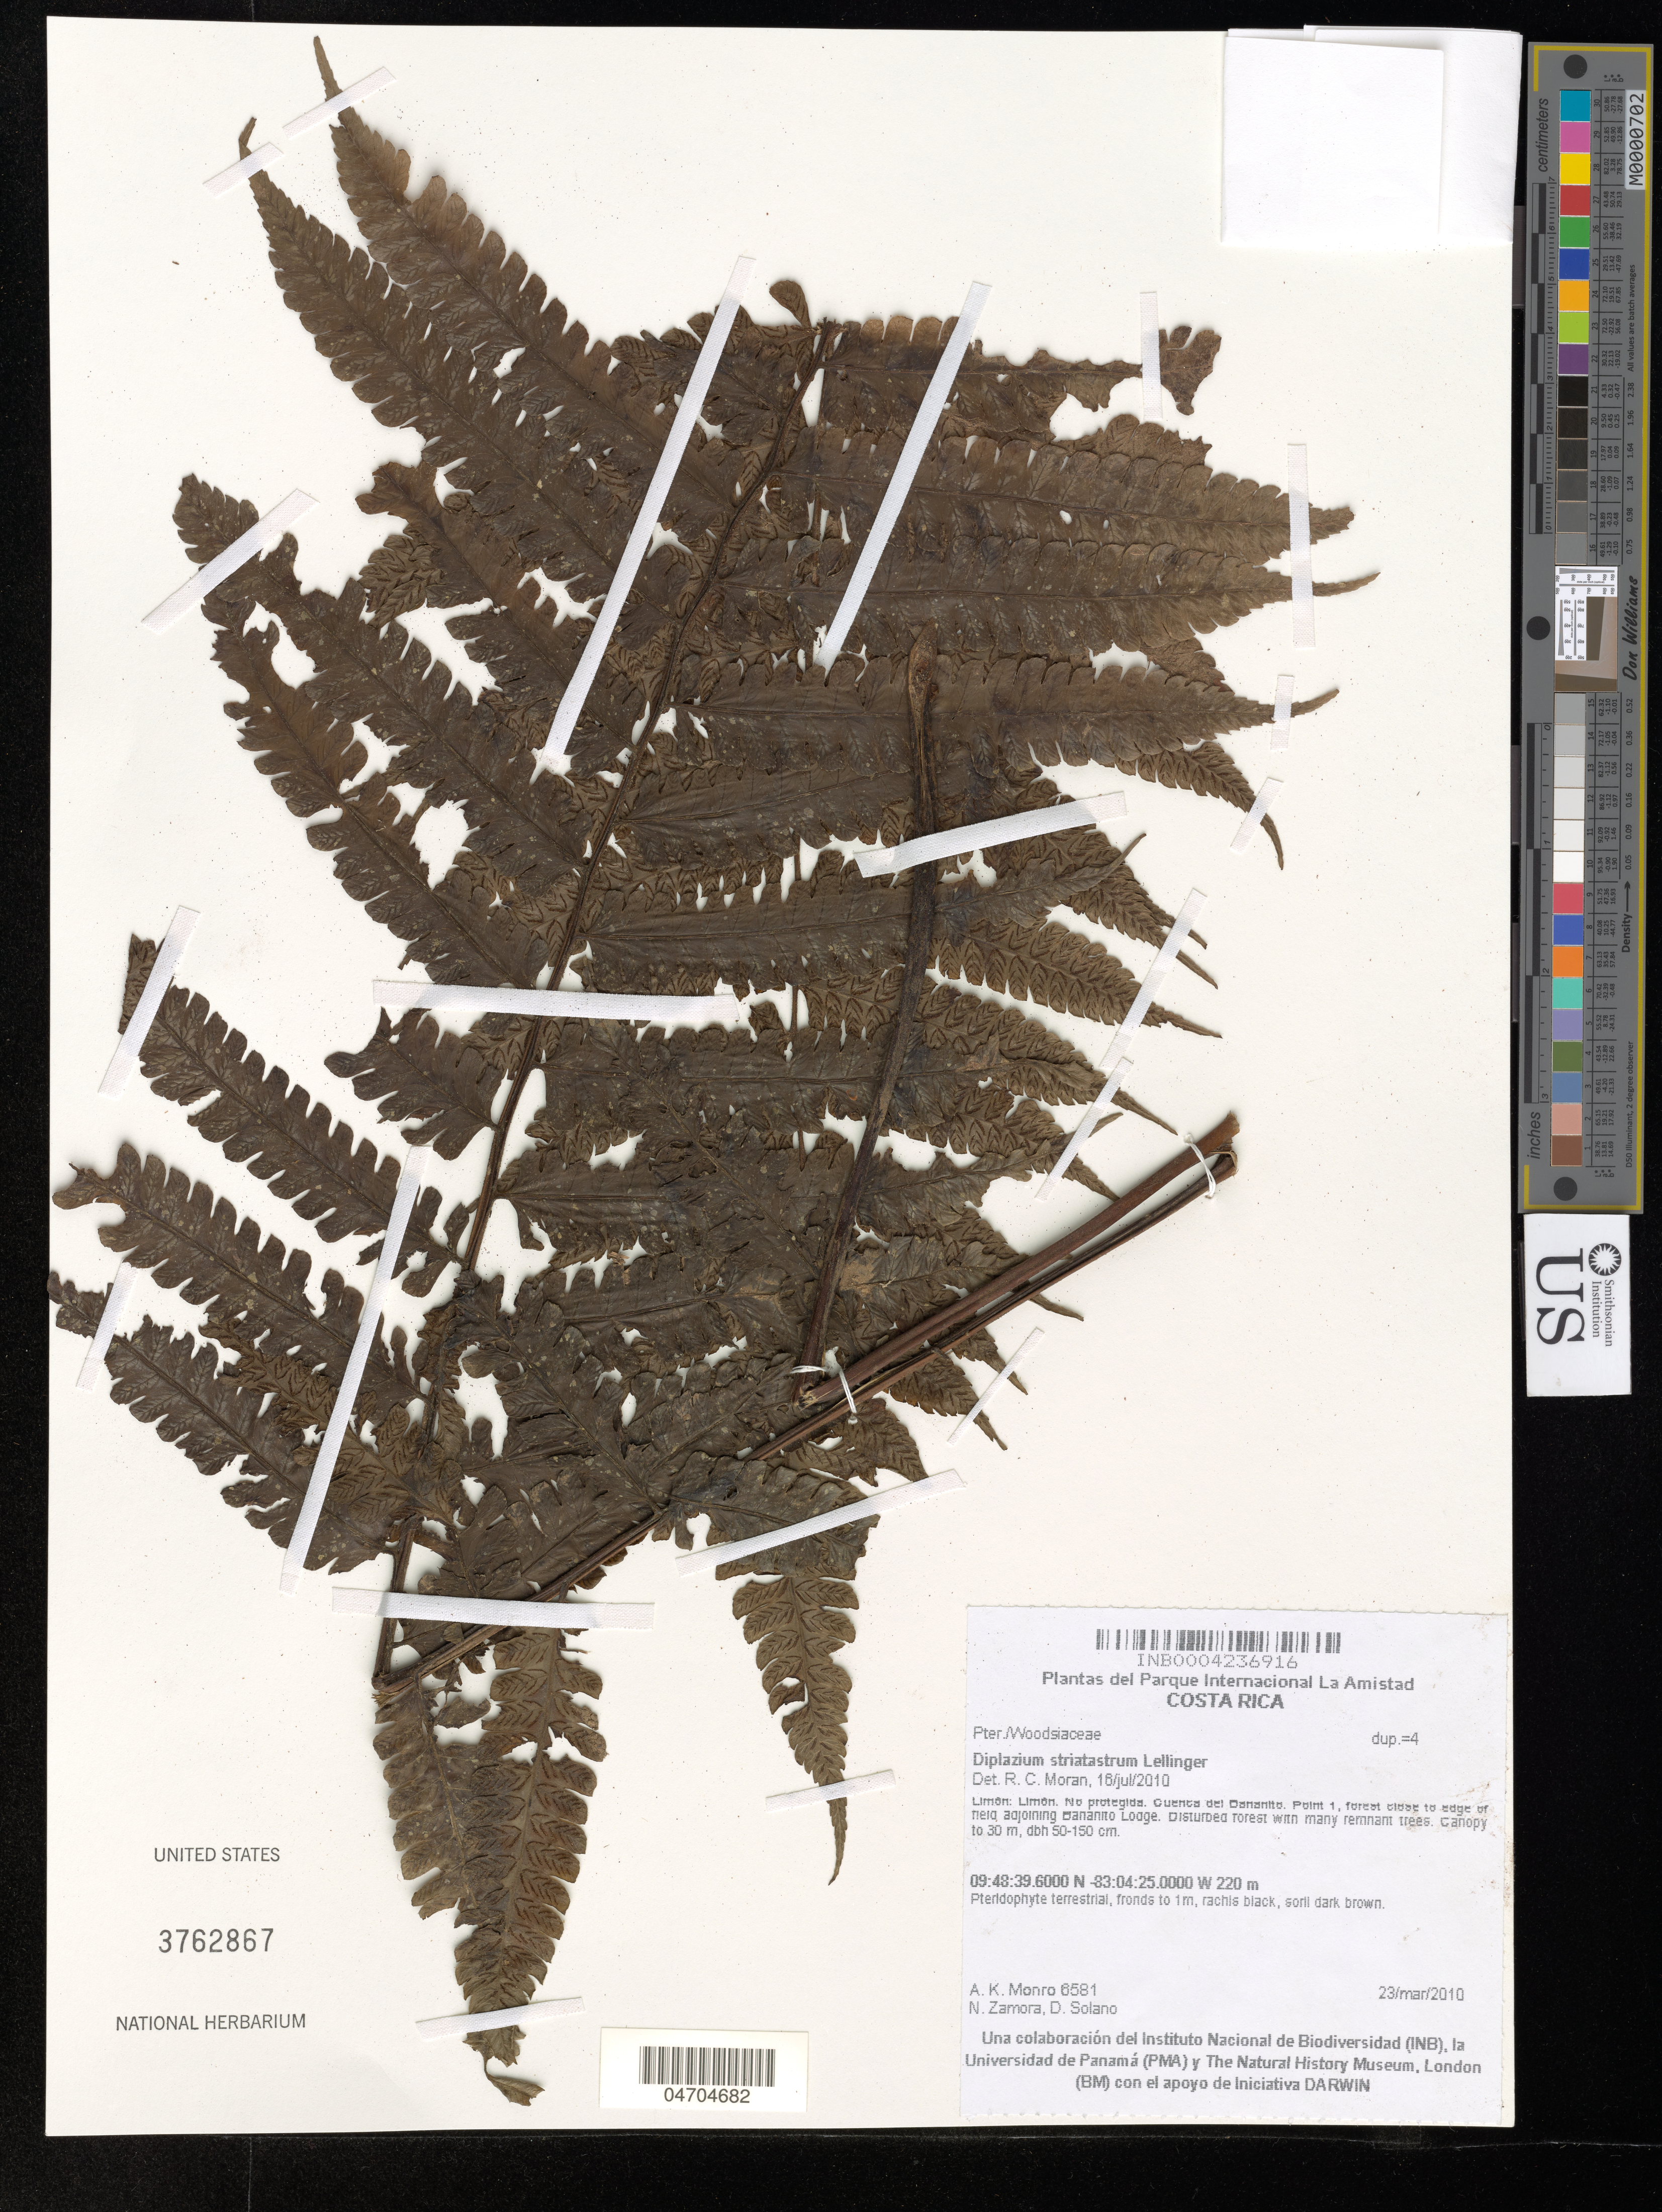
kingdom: Plantae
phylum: Tracheophyta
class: Polypodiopsida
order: Polypodiales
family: Athyriaceae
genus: Diplazium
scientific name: Diplazium striatastrum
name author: Lellinger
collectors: A. K. Monro, N. Zamora & D. Solano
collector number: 6581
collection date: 2010-03-23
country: Costa Rica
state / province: Limón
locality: Cuenca del Bananito. Point 1, forest close to edge of field adjoining Bananito Lodge.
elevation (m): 220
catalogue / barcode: US 3762867